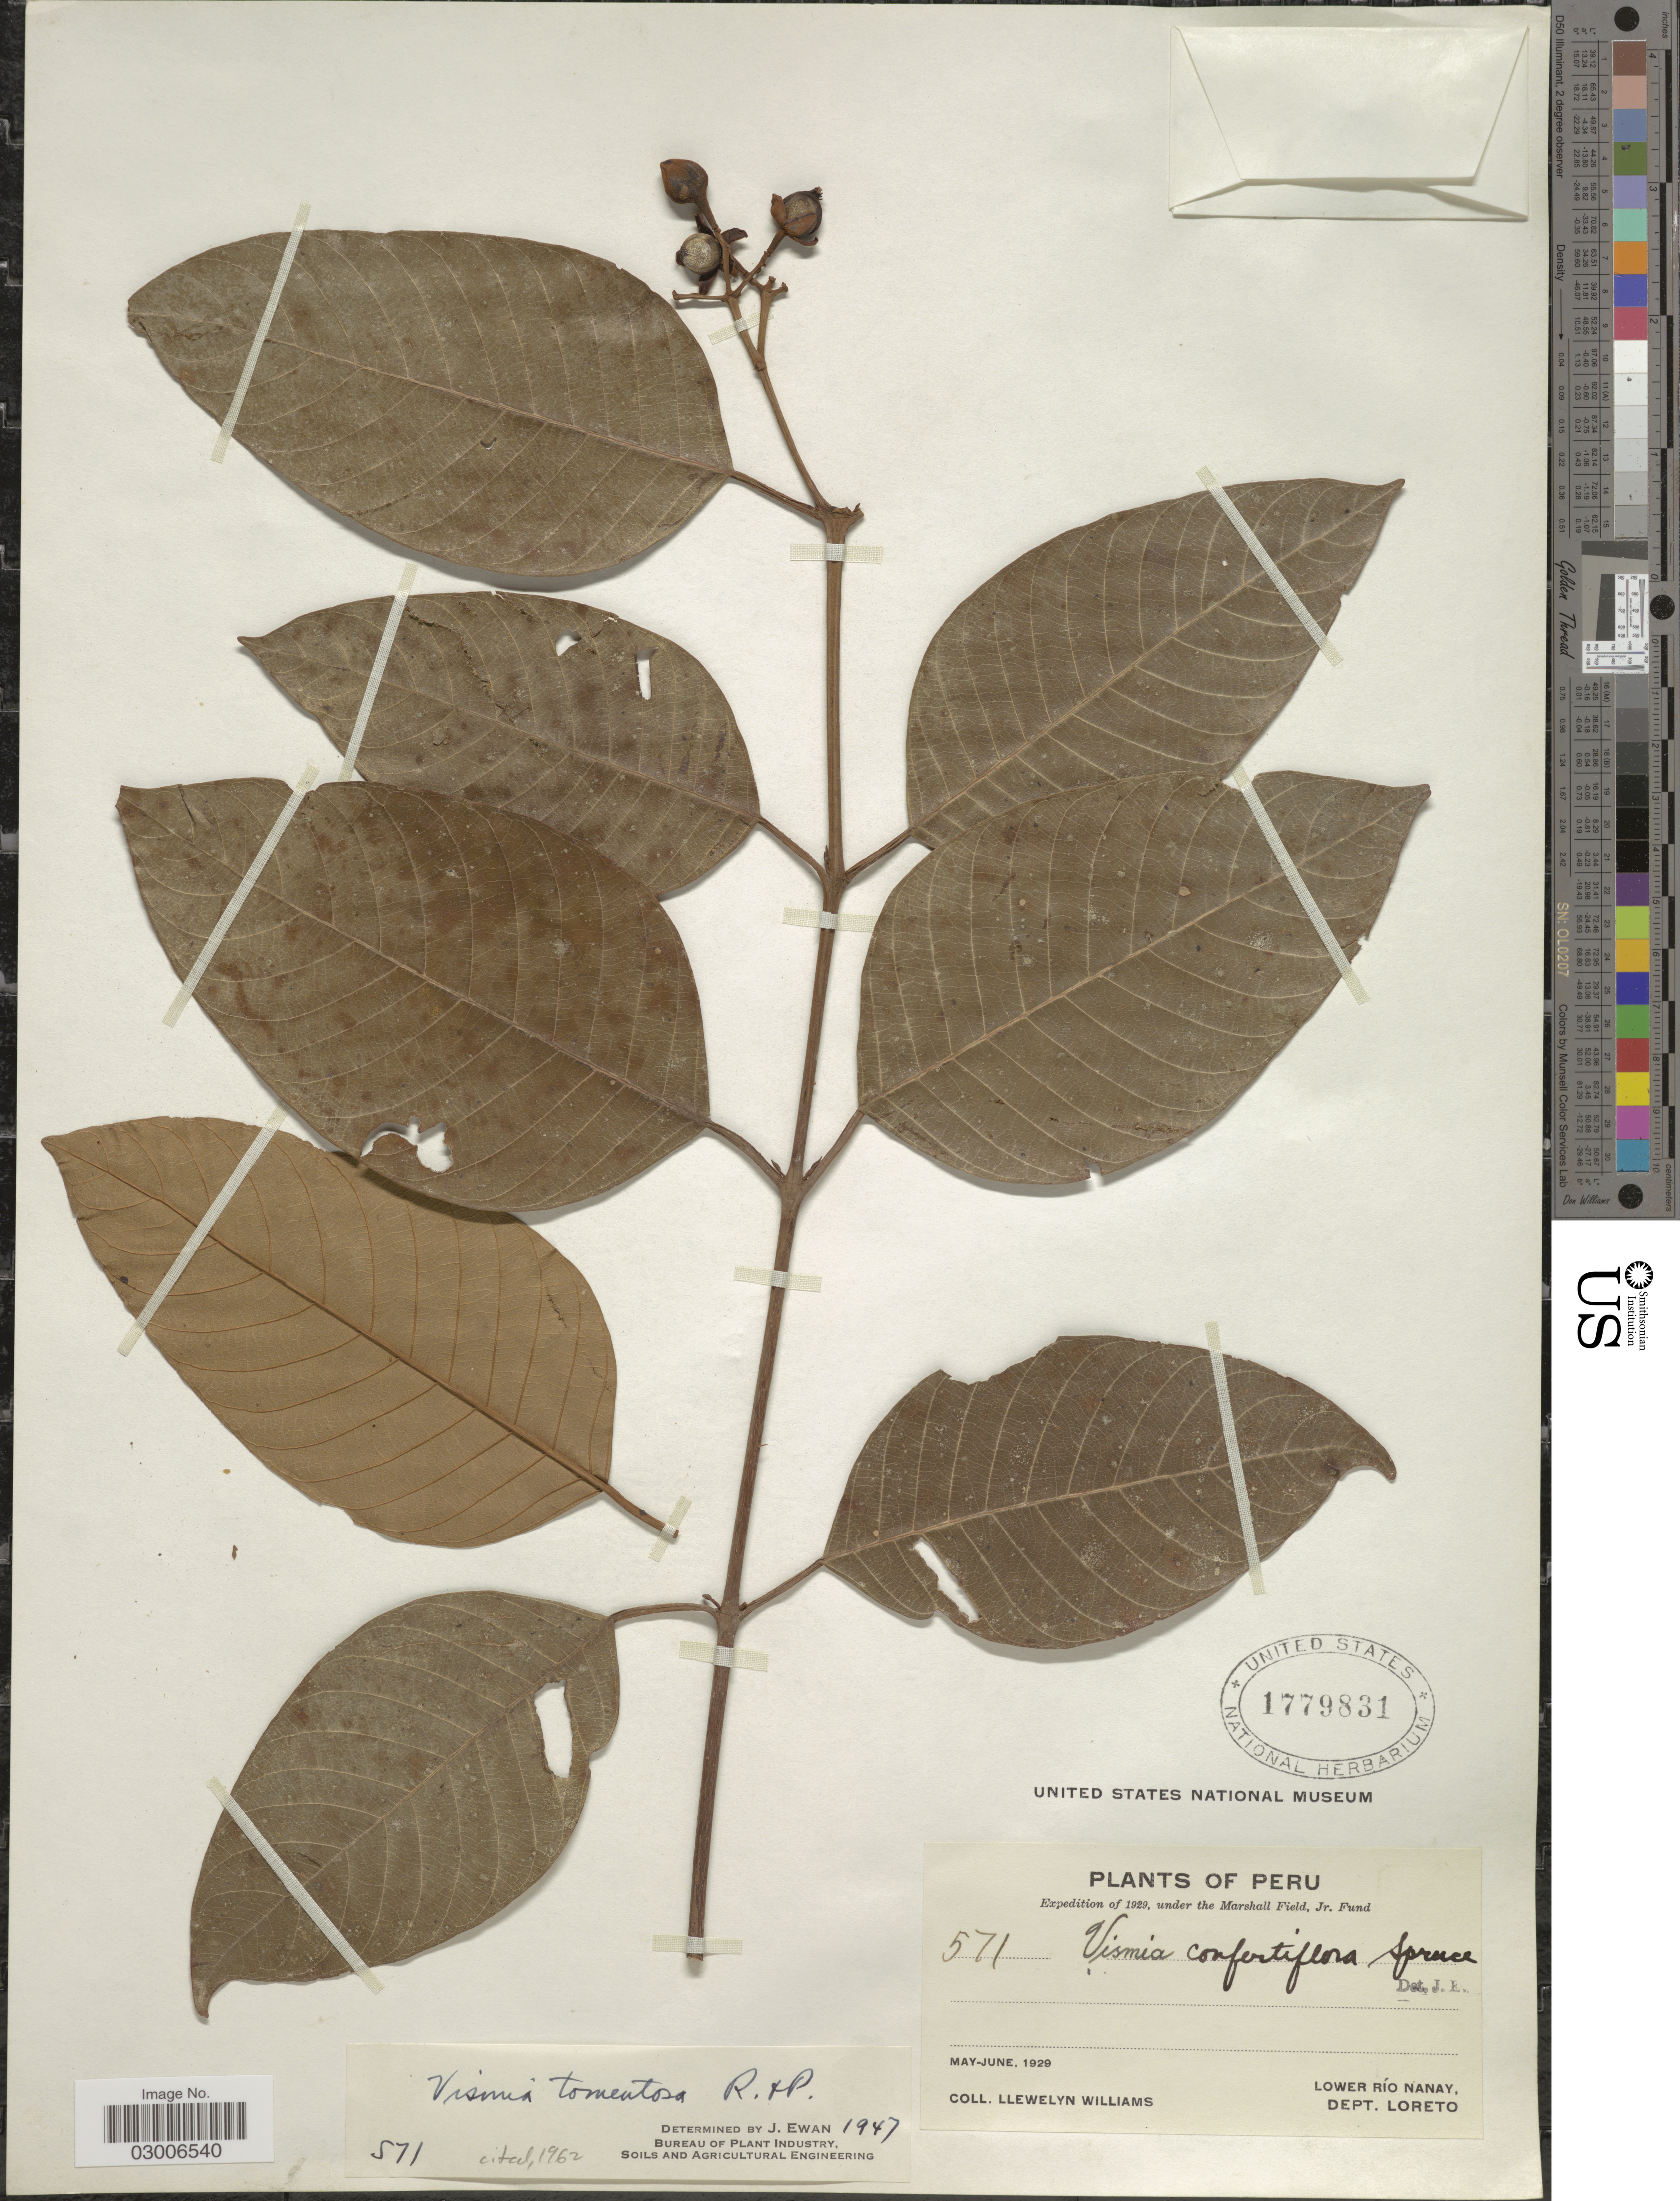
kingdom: Plantae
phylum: Tracheophyta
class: Magnoliopsida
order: Malpighiales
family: Hypericaceae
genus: Vismia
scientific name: Vismia baccifera subsp. subcuneata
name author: (Huber) Ewan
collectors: Ll. Williams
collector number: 571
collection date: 1929-05/1929-06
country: Peru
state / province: Loreto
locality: Lower Río Nanay, Dept. Loreto.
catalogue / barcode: US 1779831